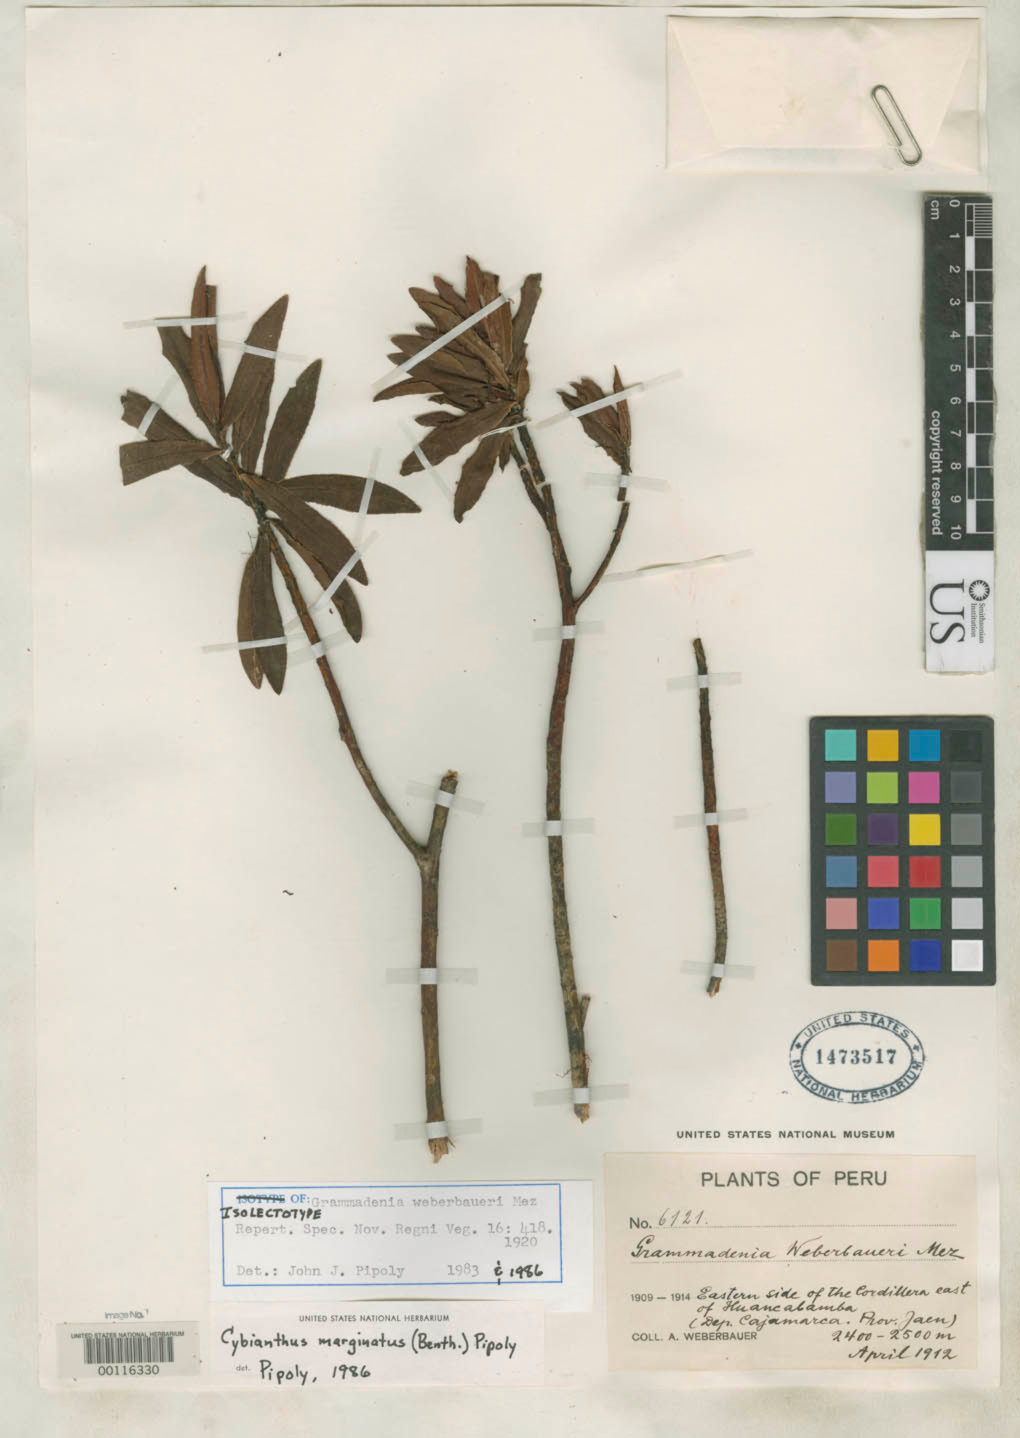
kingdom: Plantae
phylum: Tracheophyta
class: Magnoliopsida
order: Ericales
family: Primulaceae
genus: Grammadenia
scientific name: Grammadenia weberbaueri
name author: Mez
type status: Isolectotype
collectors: A. Weberbauer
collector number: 6121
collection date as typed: Apr 1912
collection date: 1912-04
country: Peru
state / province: Cajamarca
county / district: Jaén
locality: eastern side of cordillera, E of Huancabamba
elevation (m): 2400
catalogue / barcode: US 1473517